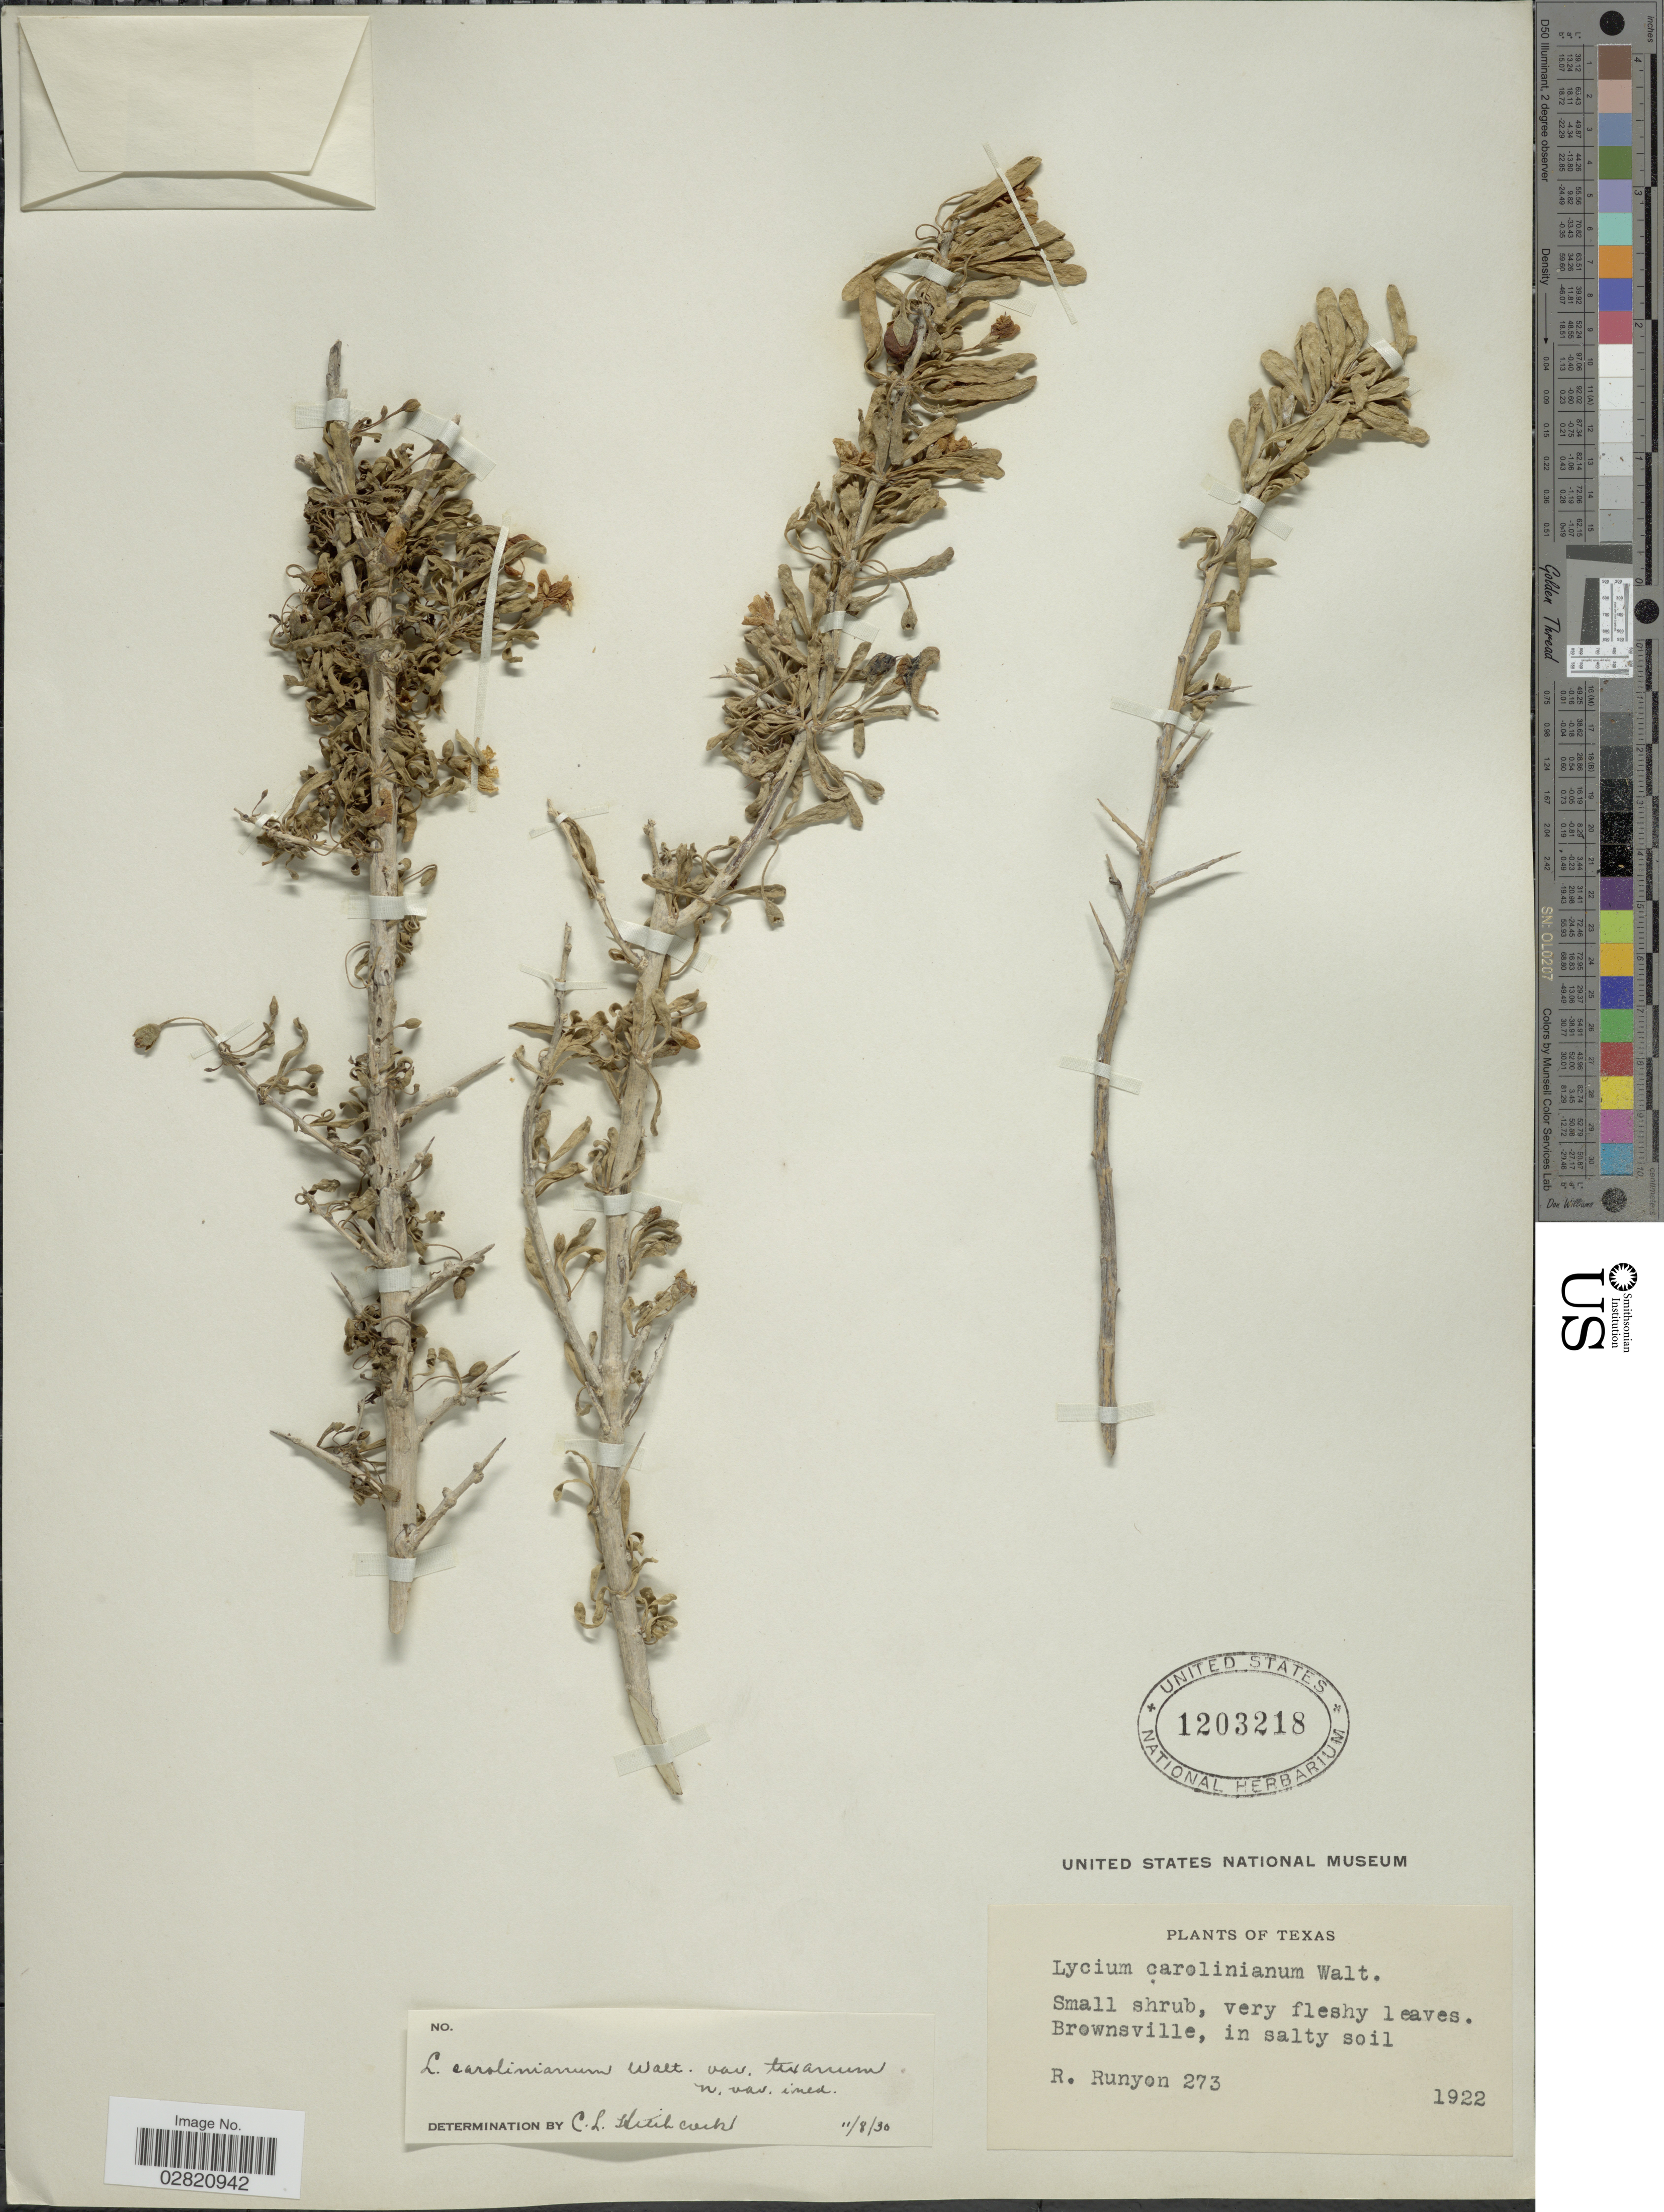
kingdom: Plantae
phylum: Tracheophyta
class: Magnoliopsida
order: Solanales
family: Solanaceae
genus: Lycium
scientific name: Lycium carolinianum var. quadrifidum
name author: Walter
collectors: R. Runyon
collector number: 273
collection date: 1922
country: United States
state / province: Texas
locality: Brownsville.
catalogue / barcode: US 1203218